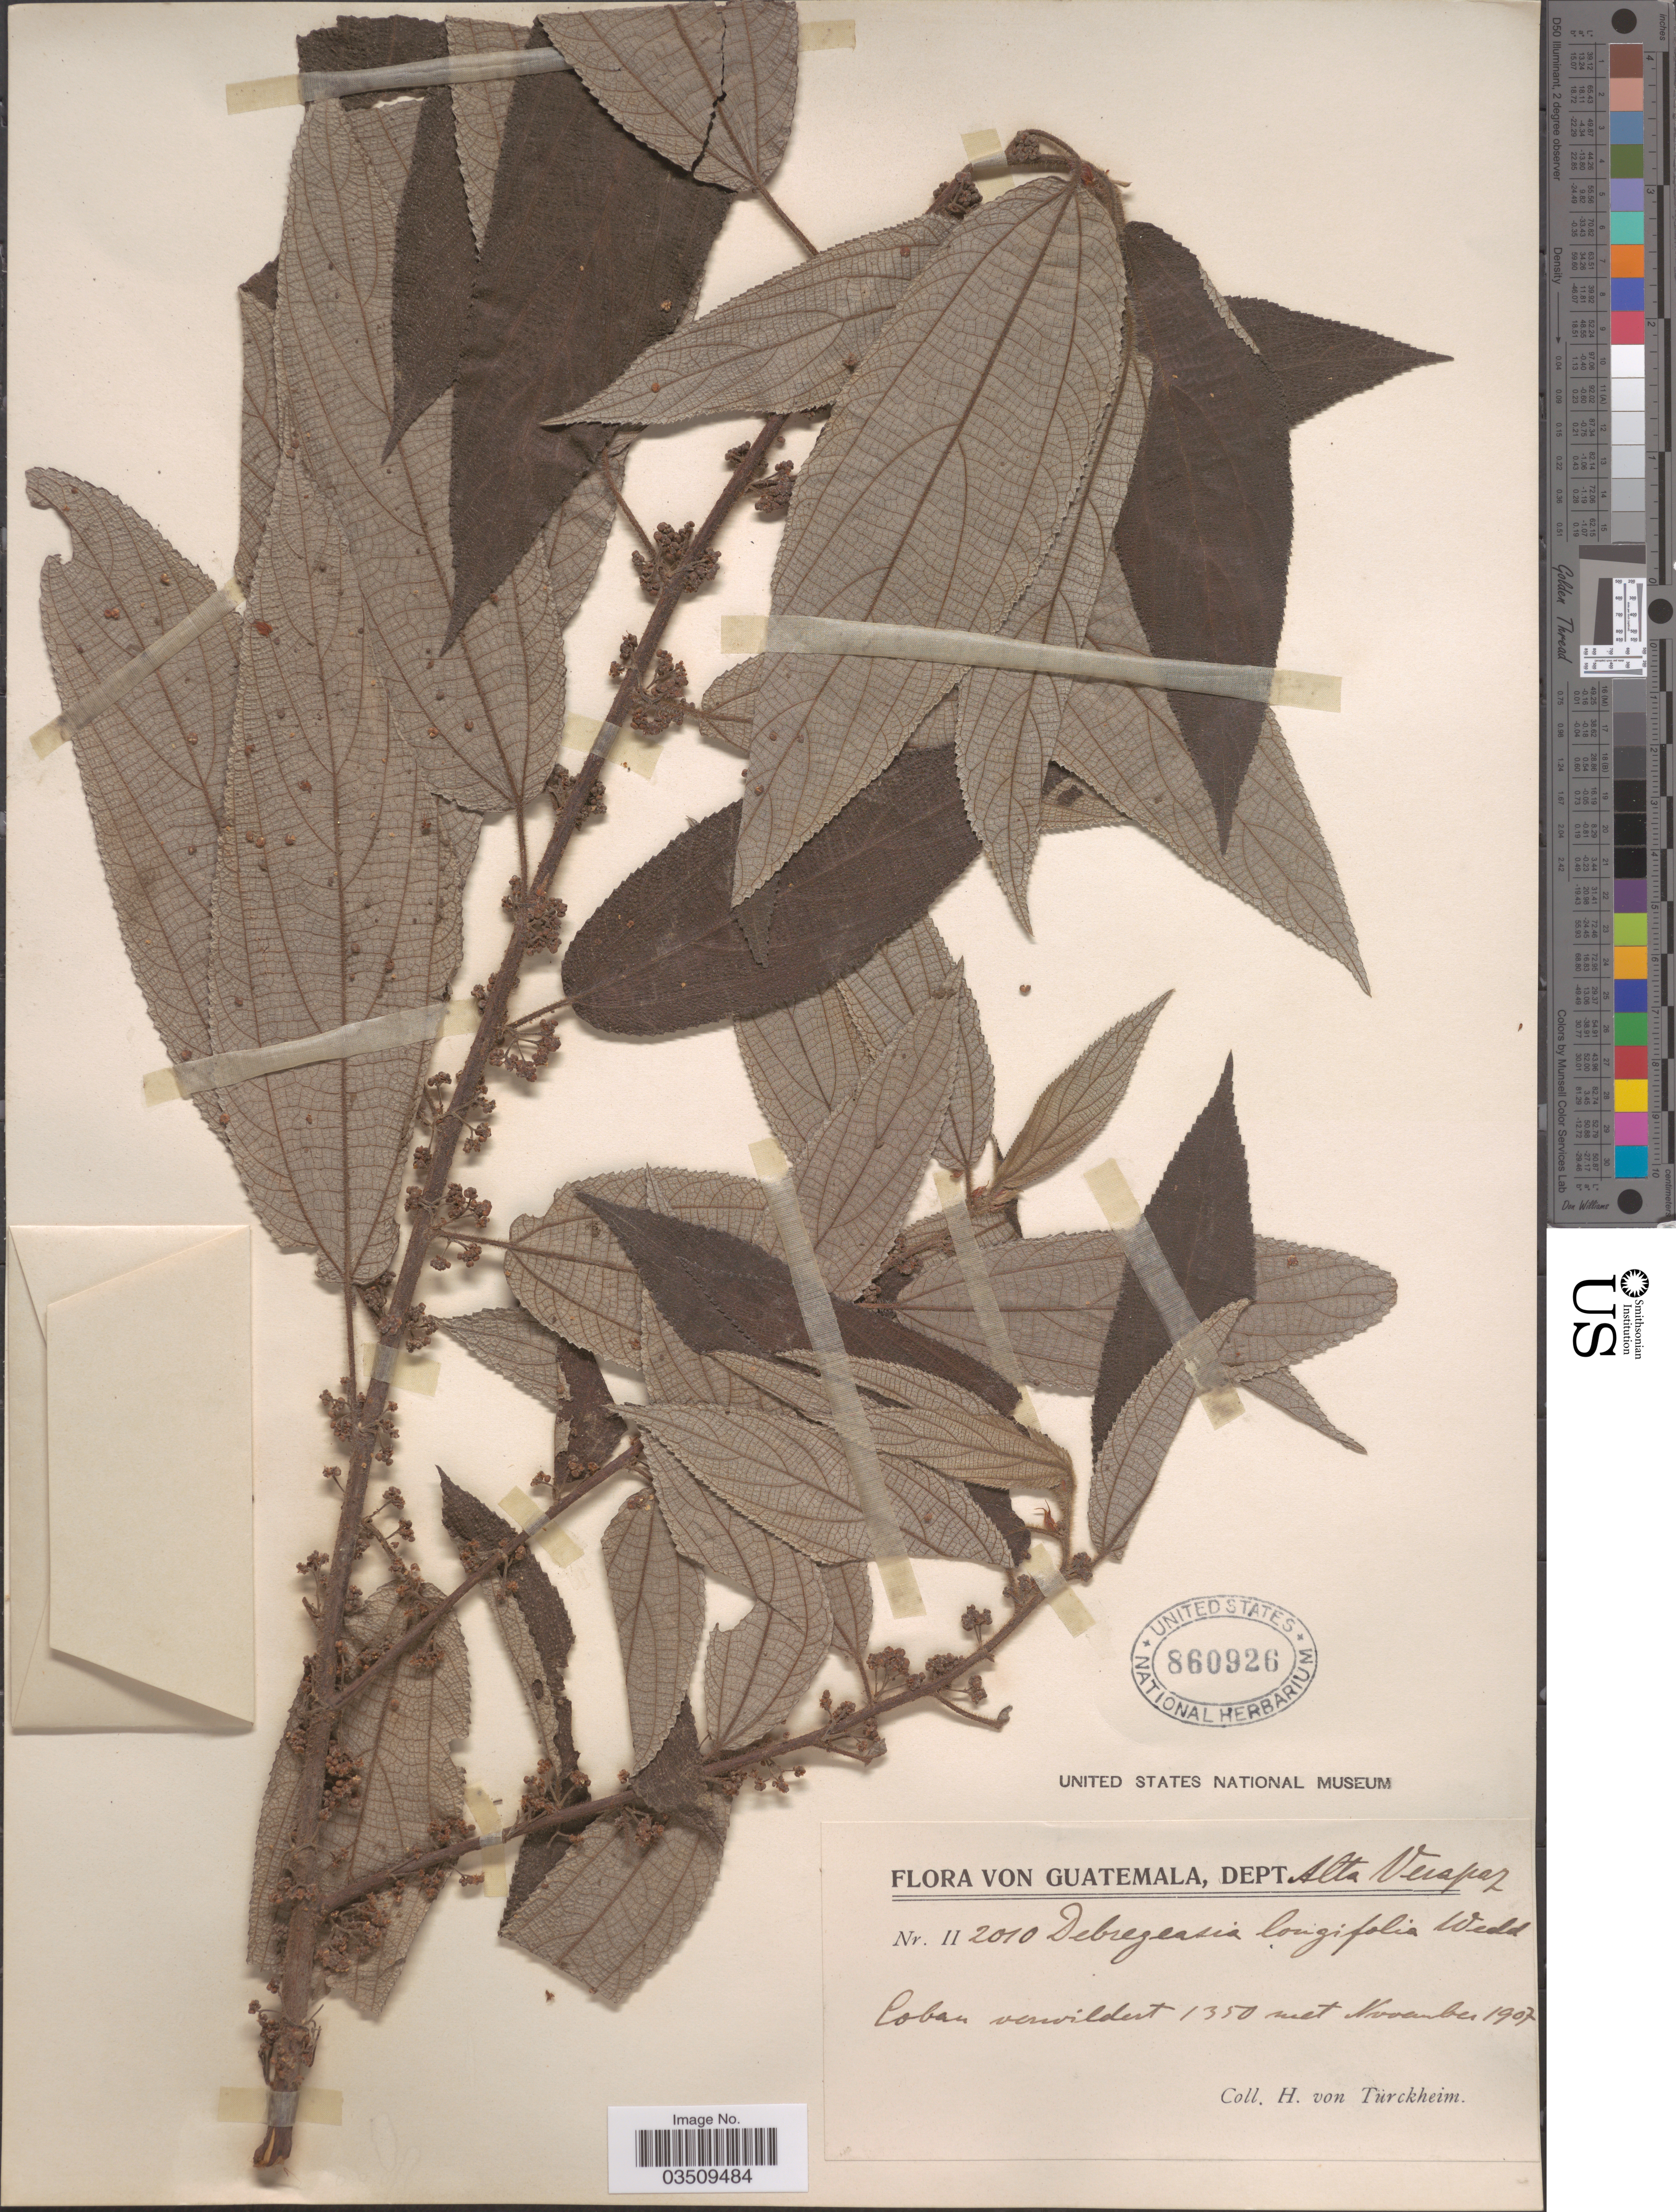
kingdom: Plantae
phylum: Tracheophyta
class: Magnoliopsida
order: Rosales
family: Urticaceae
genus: Debregeasia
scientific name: Debregeasia longifolia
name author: (Burm. f.) Wedd.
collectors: H. von Türckheim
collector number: II2010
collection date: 1907-11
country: Guatemala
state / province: Alta Verapaz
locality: Cobán, verwildert [wild/overgrown]. Dept. Alta Verapaz.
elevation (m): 1350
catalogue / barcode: US 860926